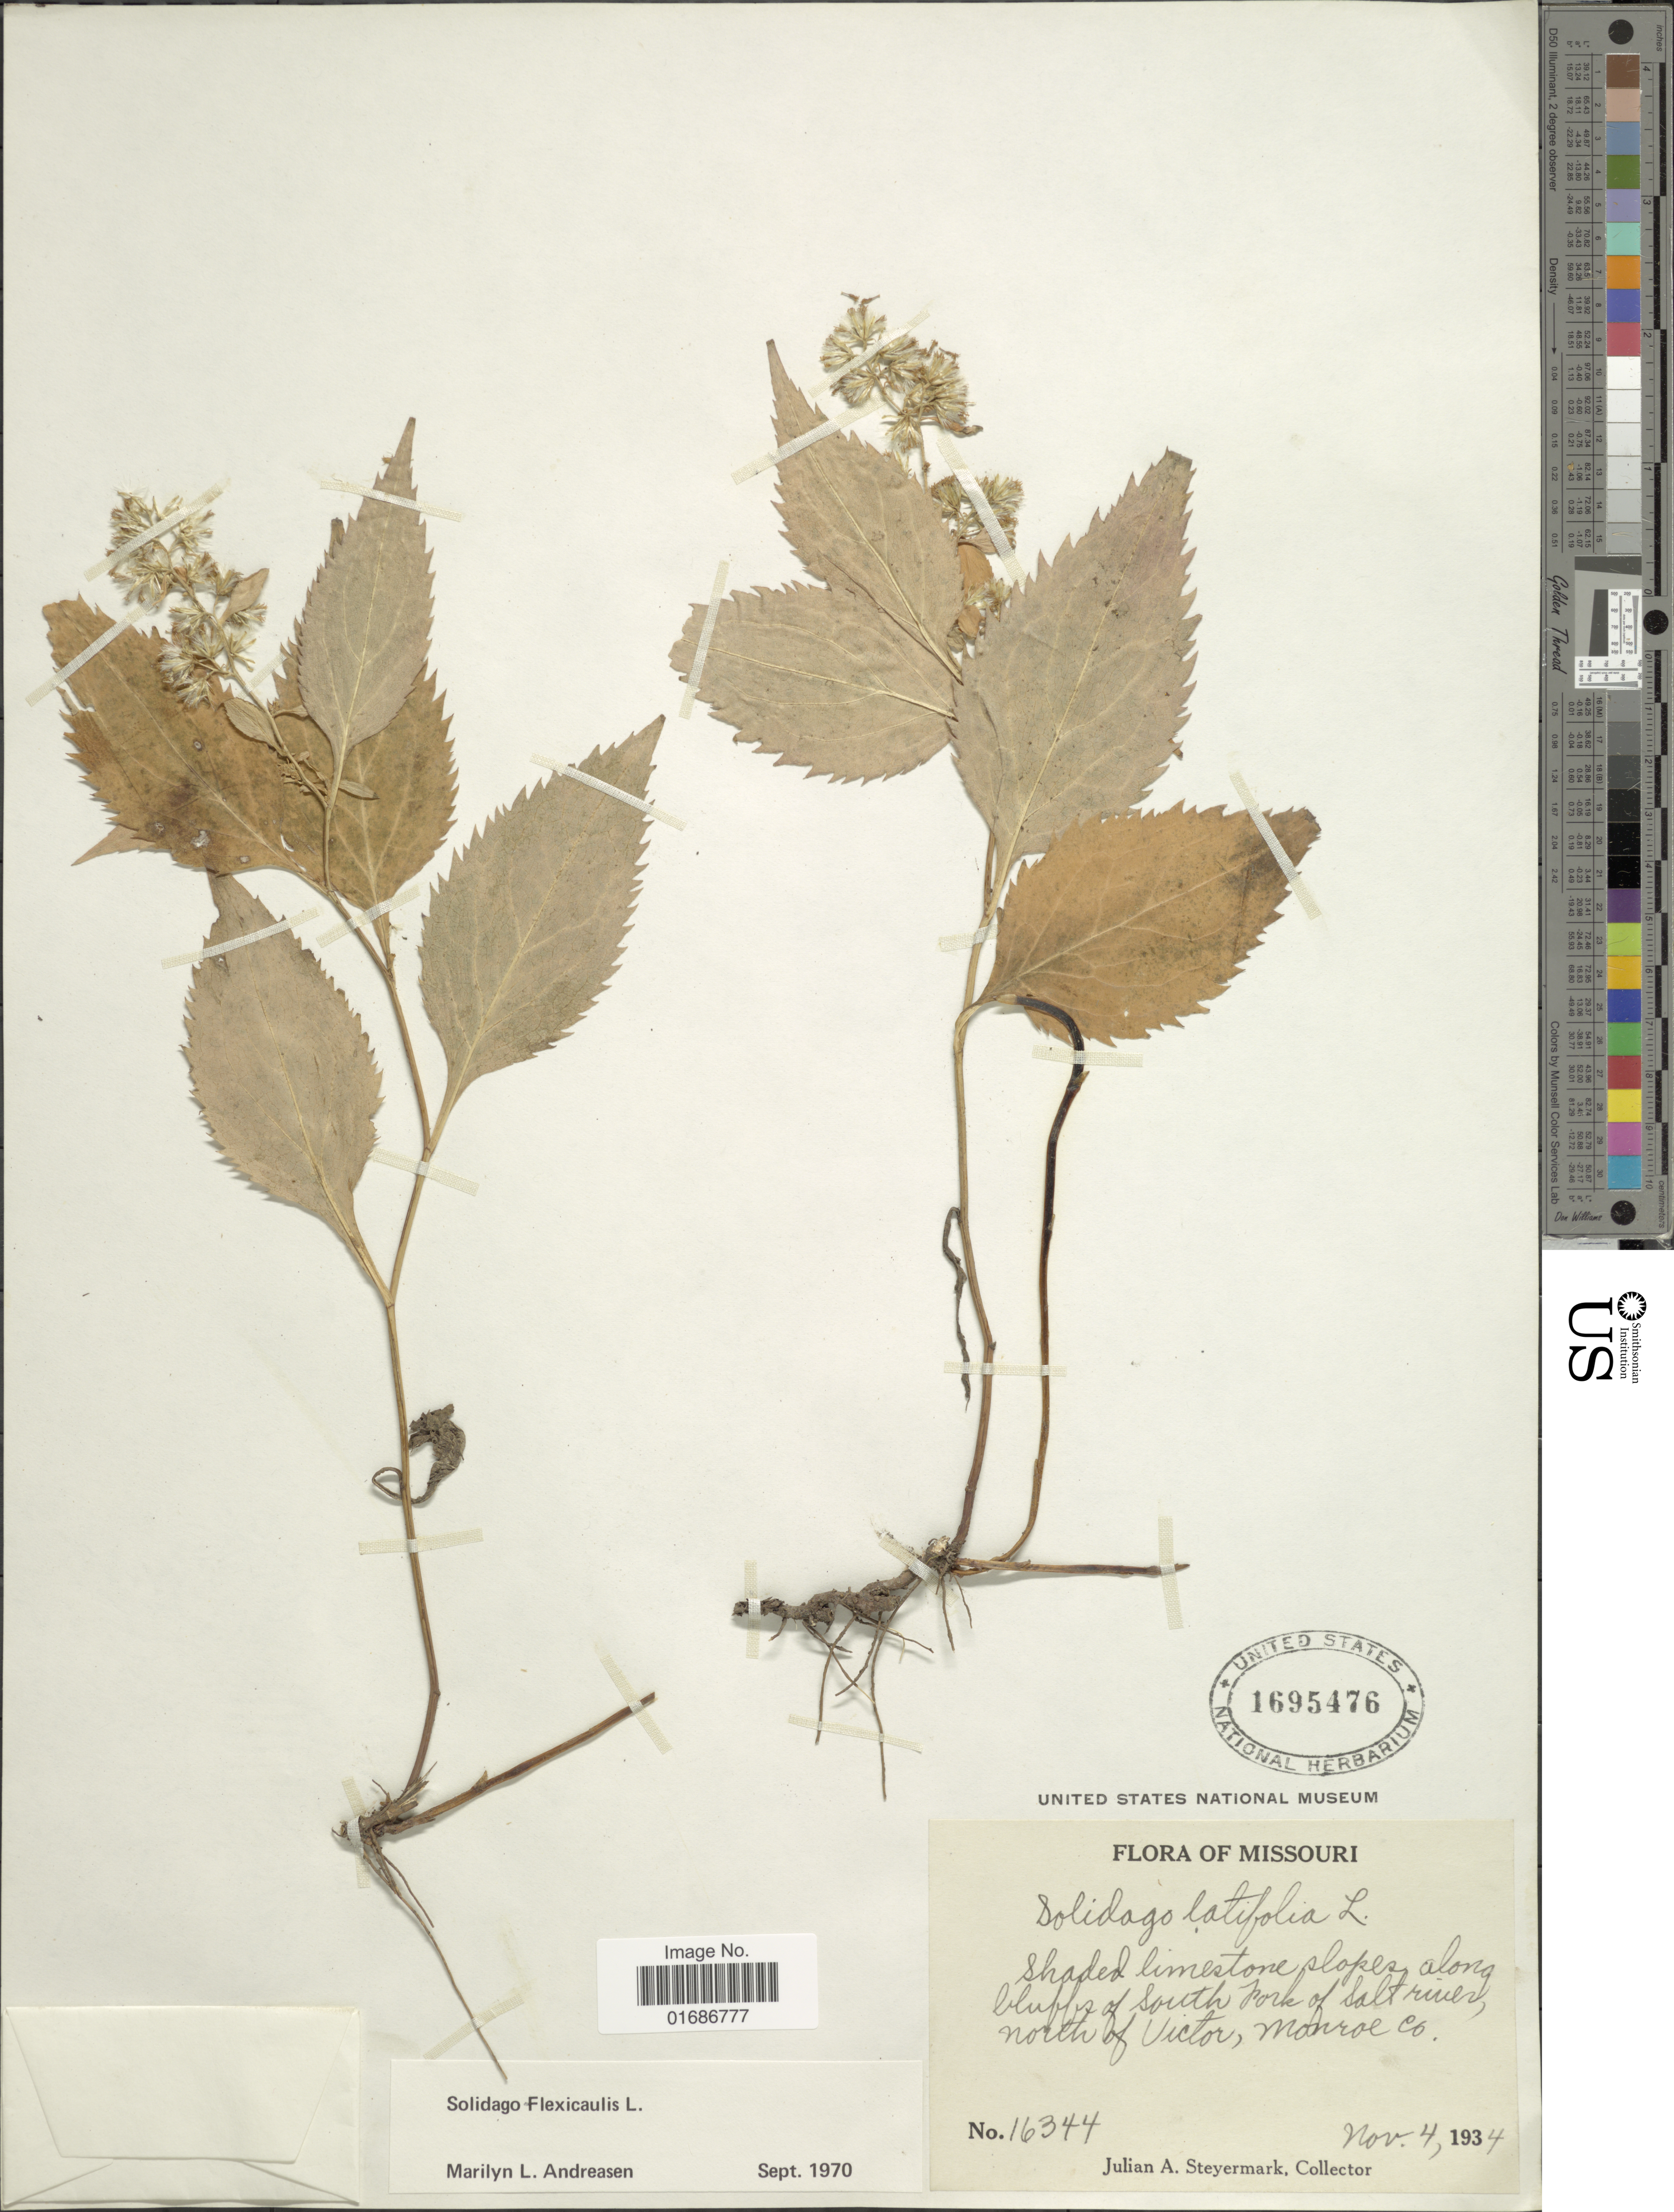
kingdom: Plantae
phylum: Tracheophyta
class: Magnoliopsida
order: Asterales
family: Asteraceae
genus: Solidago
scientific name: Solidago flexicaulis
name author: L.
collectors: J. Steyermark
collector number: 16344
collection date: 1934-11-04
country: United States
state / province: Missouri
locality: Shaded limestone slopes along bluffs of south Pork of Salt river, north of Victor, Monroe Co.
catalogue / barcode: US 1695476